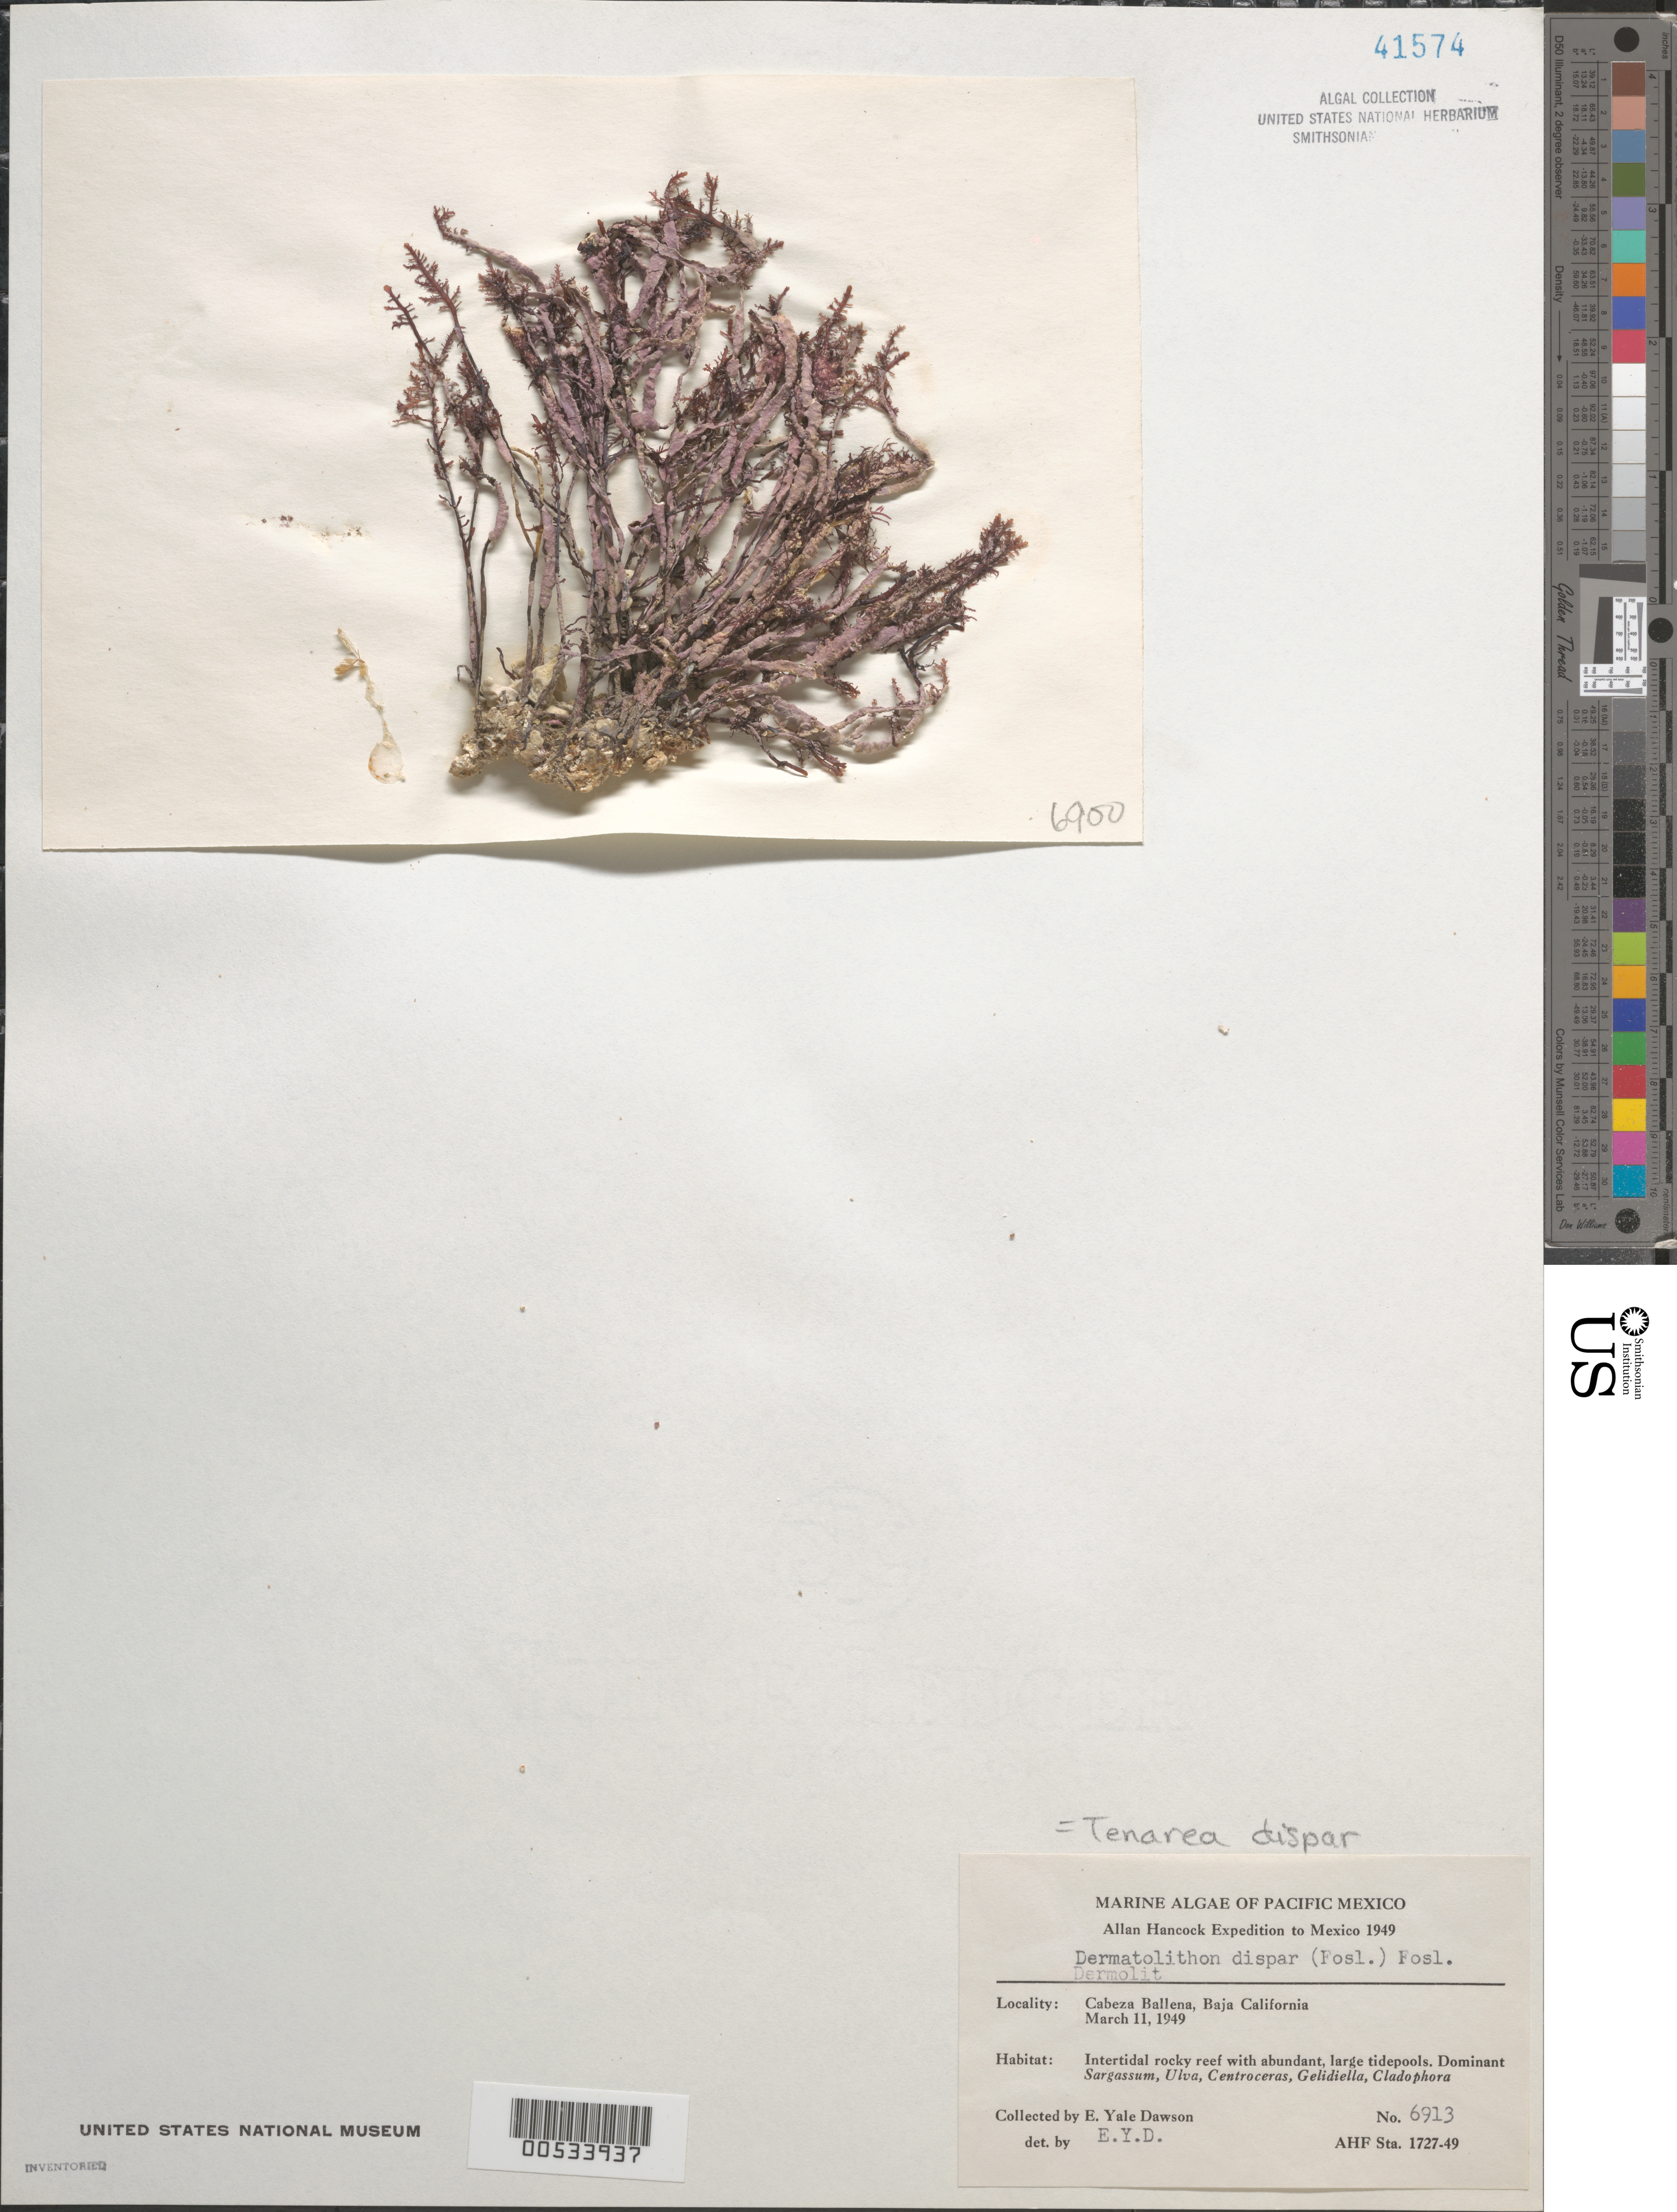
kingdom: Plantae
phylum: Rhodophyta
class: Florideophyceae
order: Corallinales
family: Lithophyllaceae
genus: Lithophyllum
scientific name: Lithophyllum dispar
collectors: M. Neushul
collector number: EYD 6913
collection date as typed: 11 Mar 1949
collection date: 1949-03-11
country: Mexico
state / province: Baja California Sur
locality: Cabeza Ballena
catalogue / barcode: US 41574